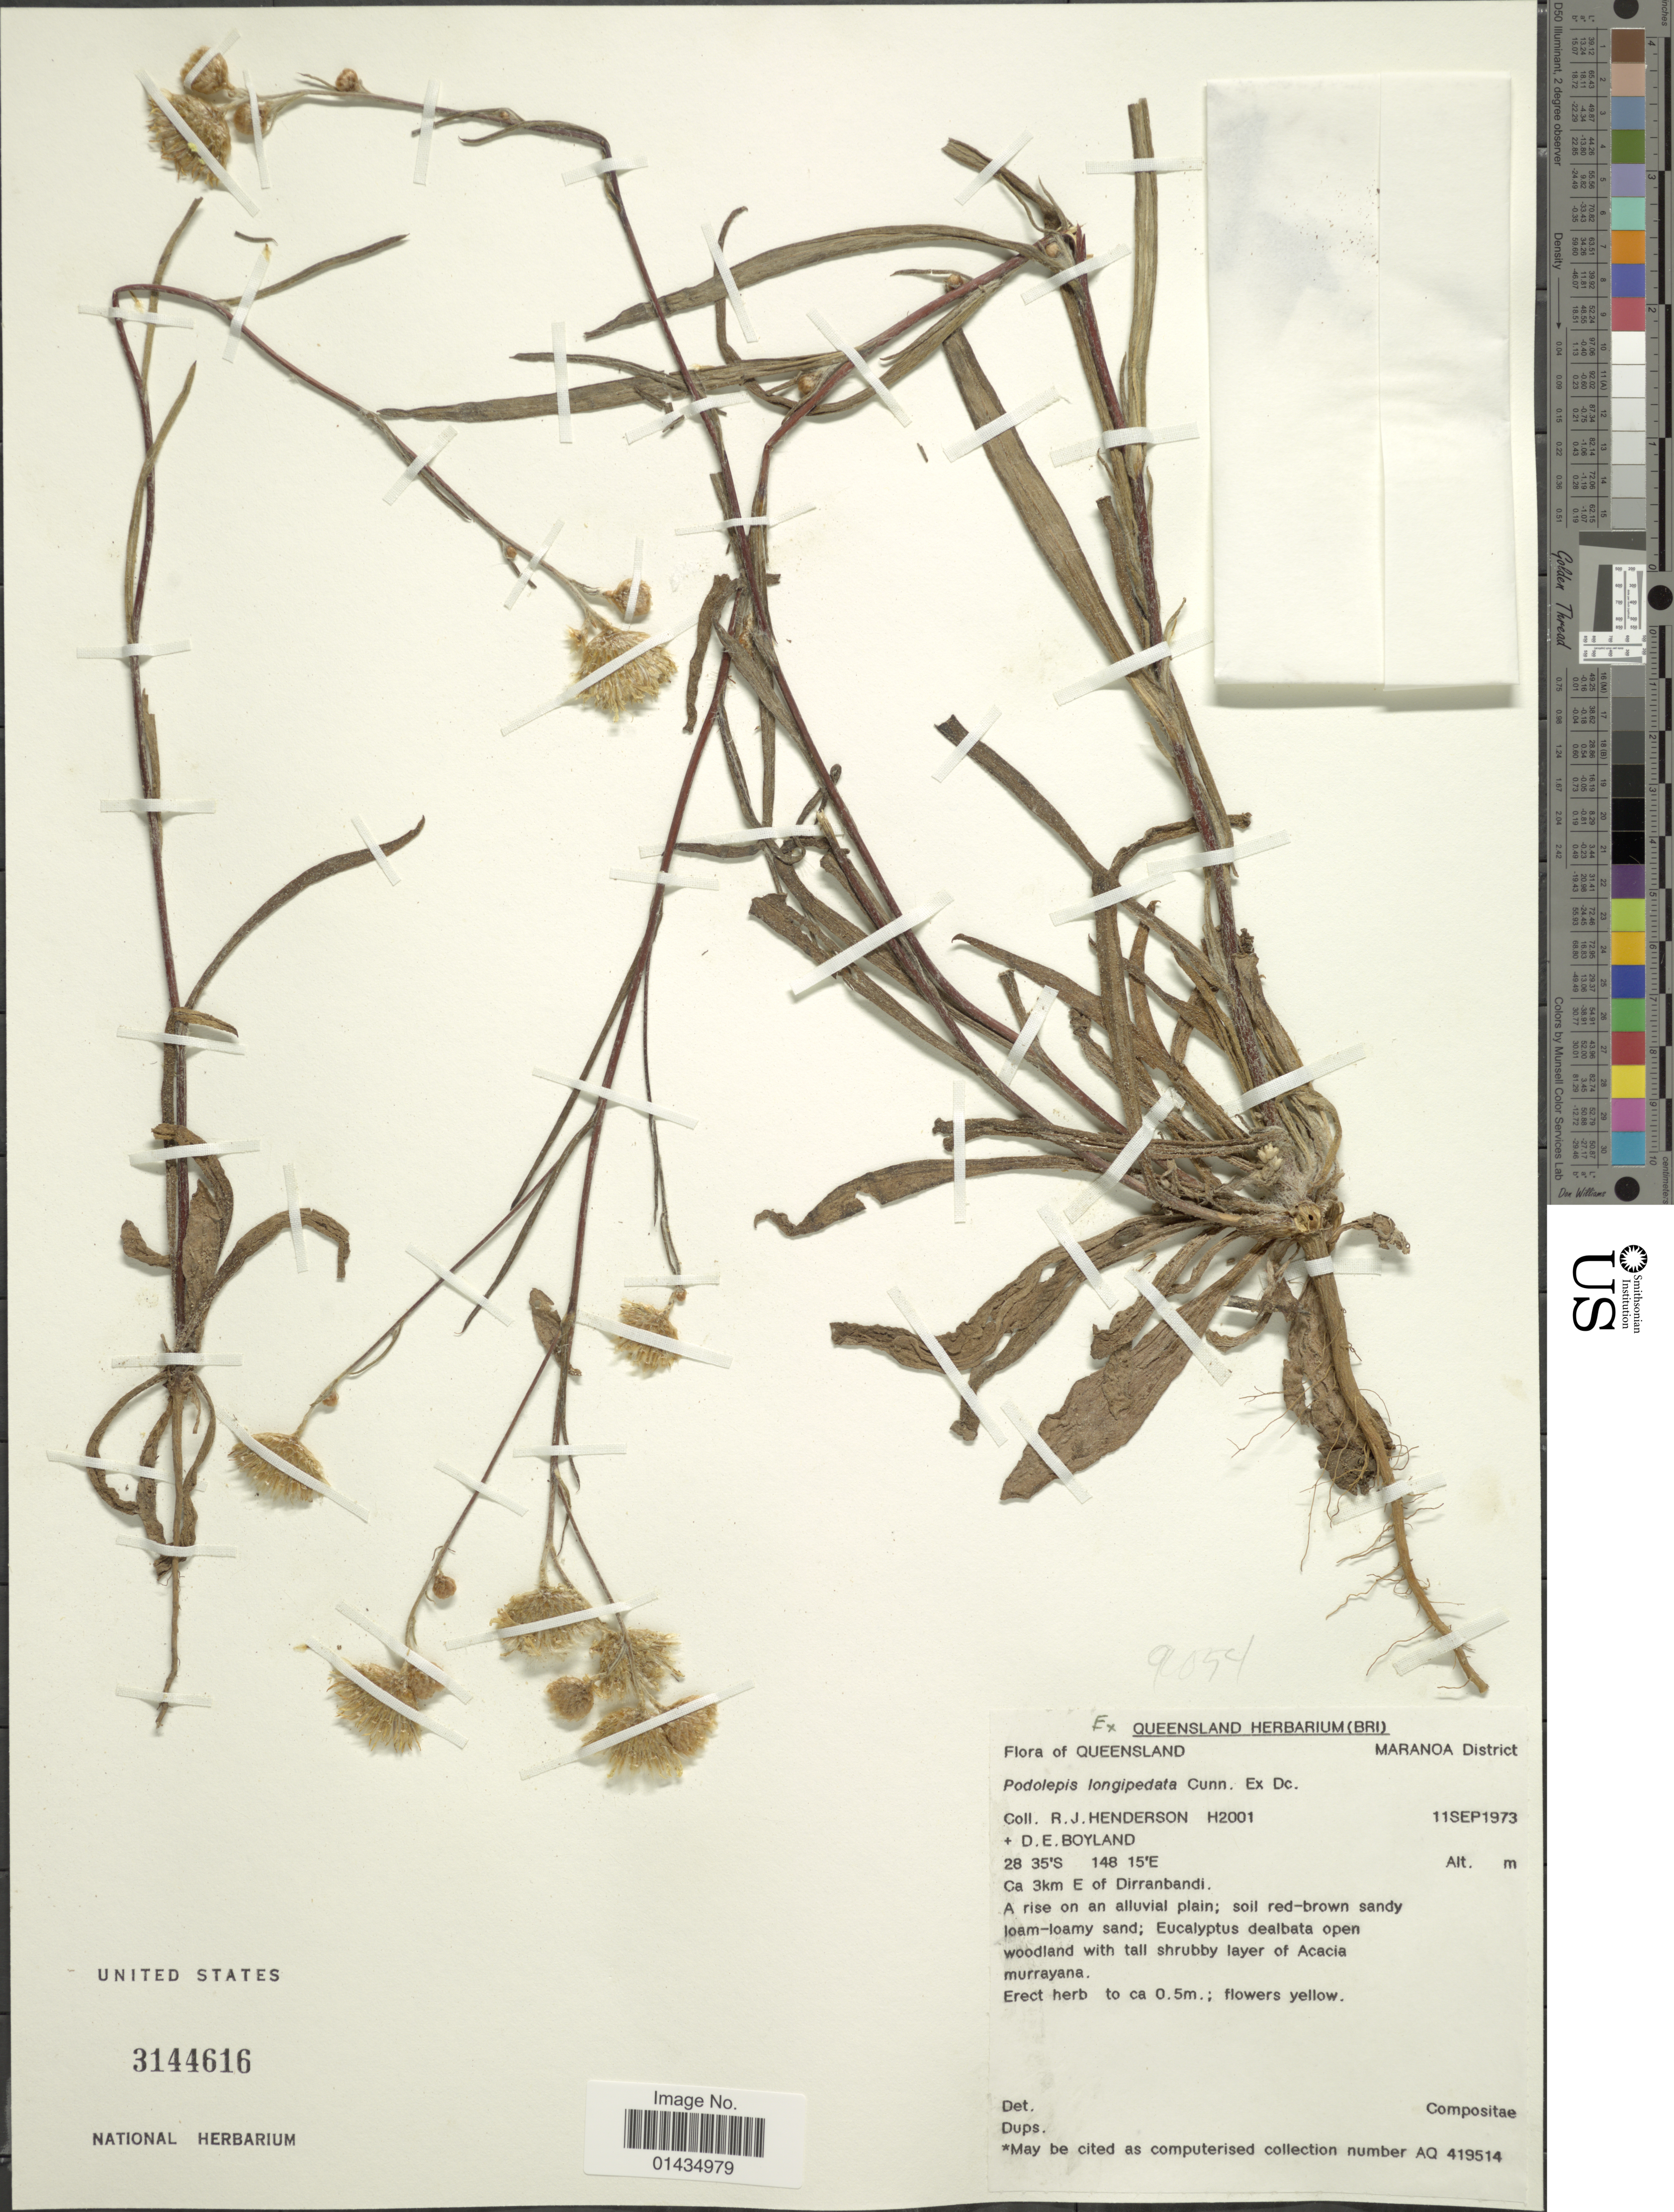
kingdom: Plantae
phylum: Tracheophyta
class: Magnoliopsida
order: Asterales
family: Asteraceae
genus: Podolepis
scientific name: Podolepis longipedata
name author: A. Cunn. ex DC.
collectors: R. J. F. Henderson & D. Boyland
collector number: H2001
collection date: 1973-09-11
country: Australia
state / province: Queensland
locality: Ca 3km E of Dirranbandi, Maranoa District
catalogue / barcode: US 3144616